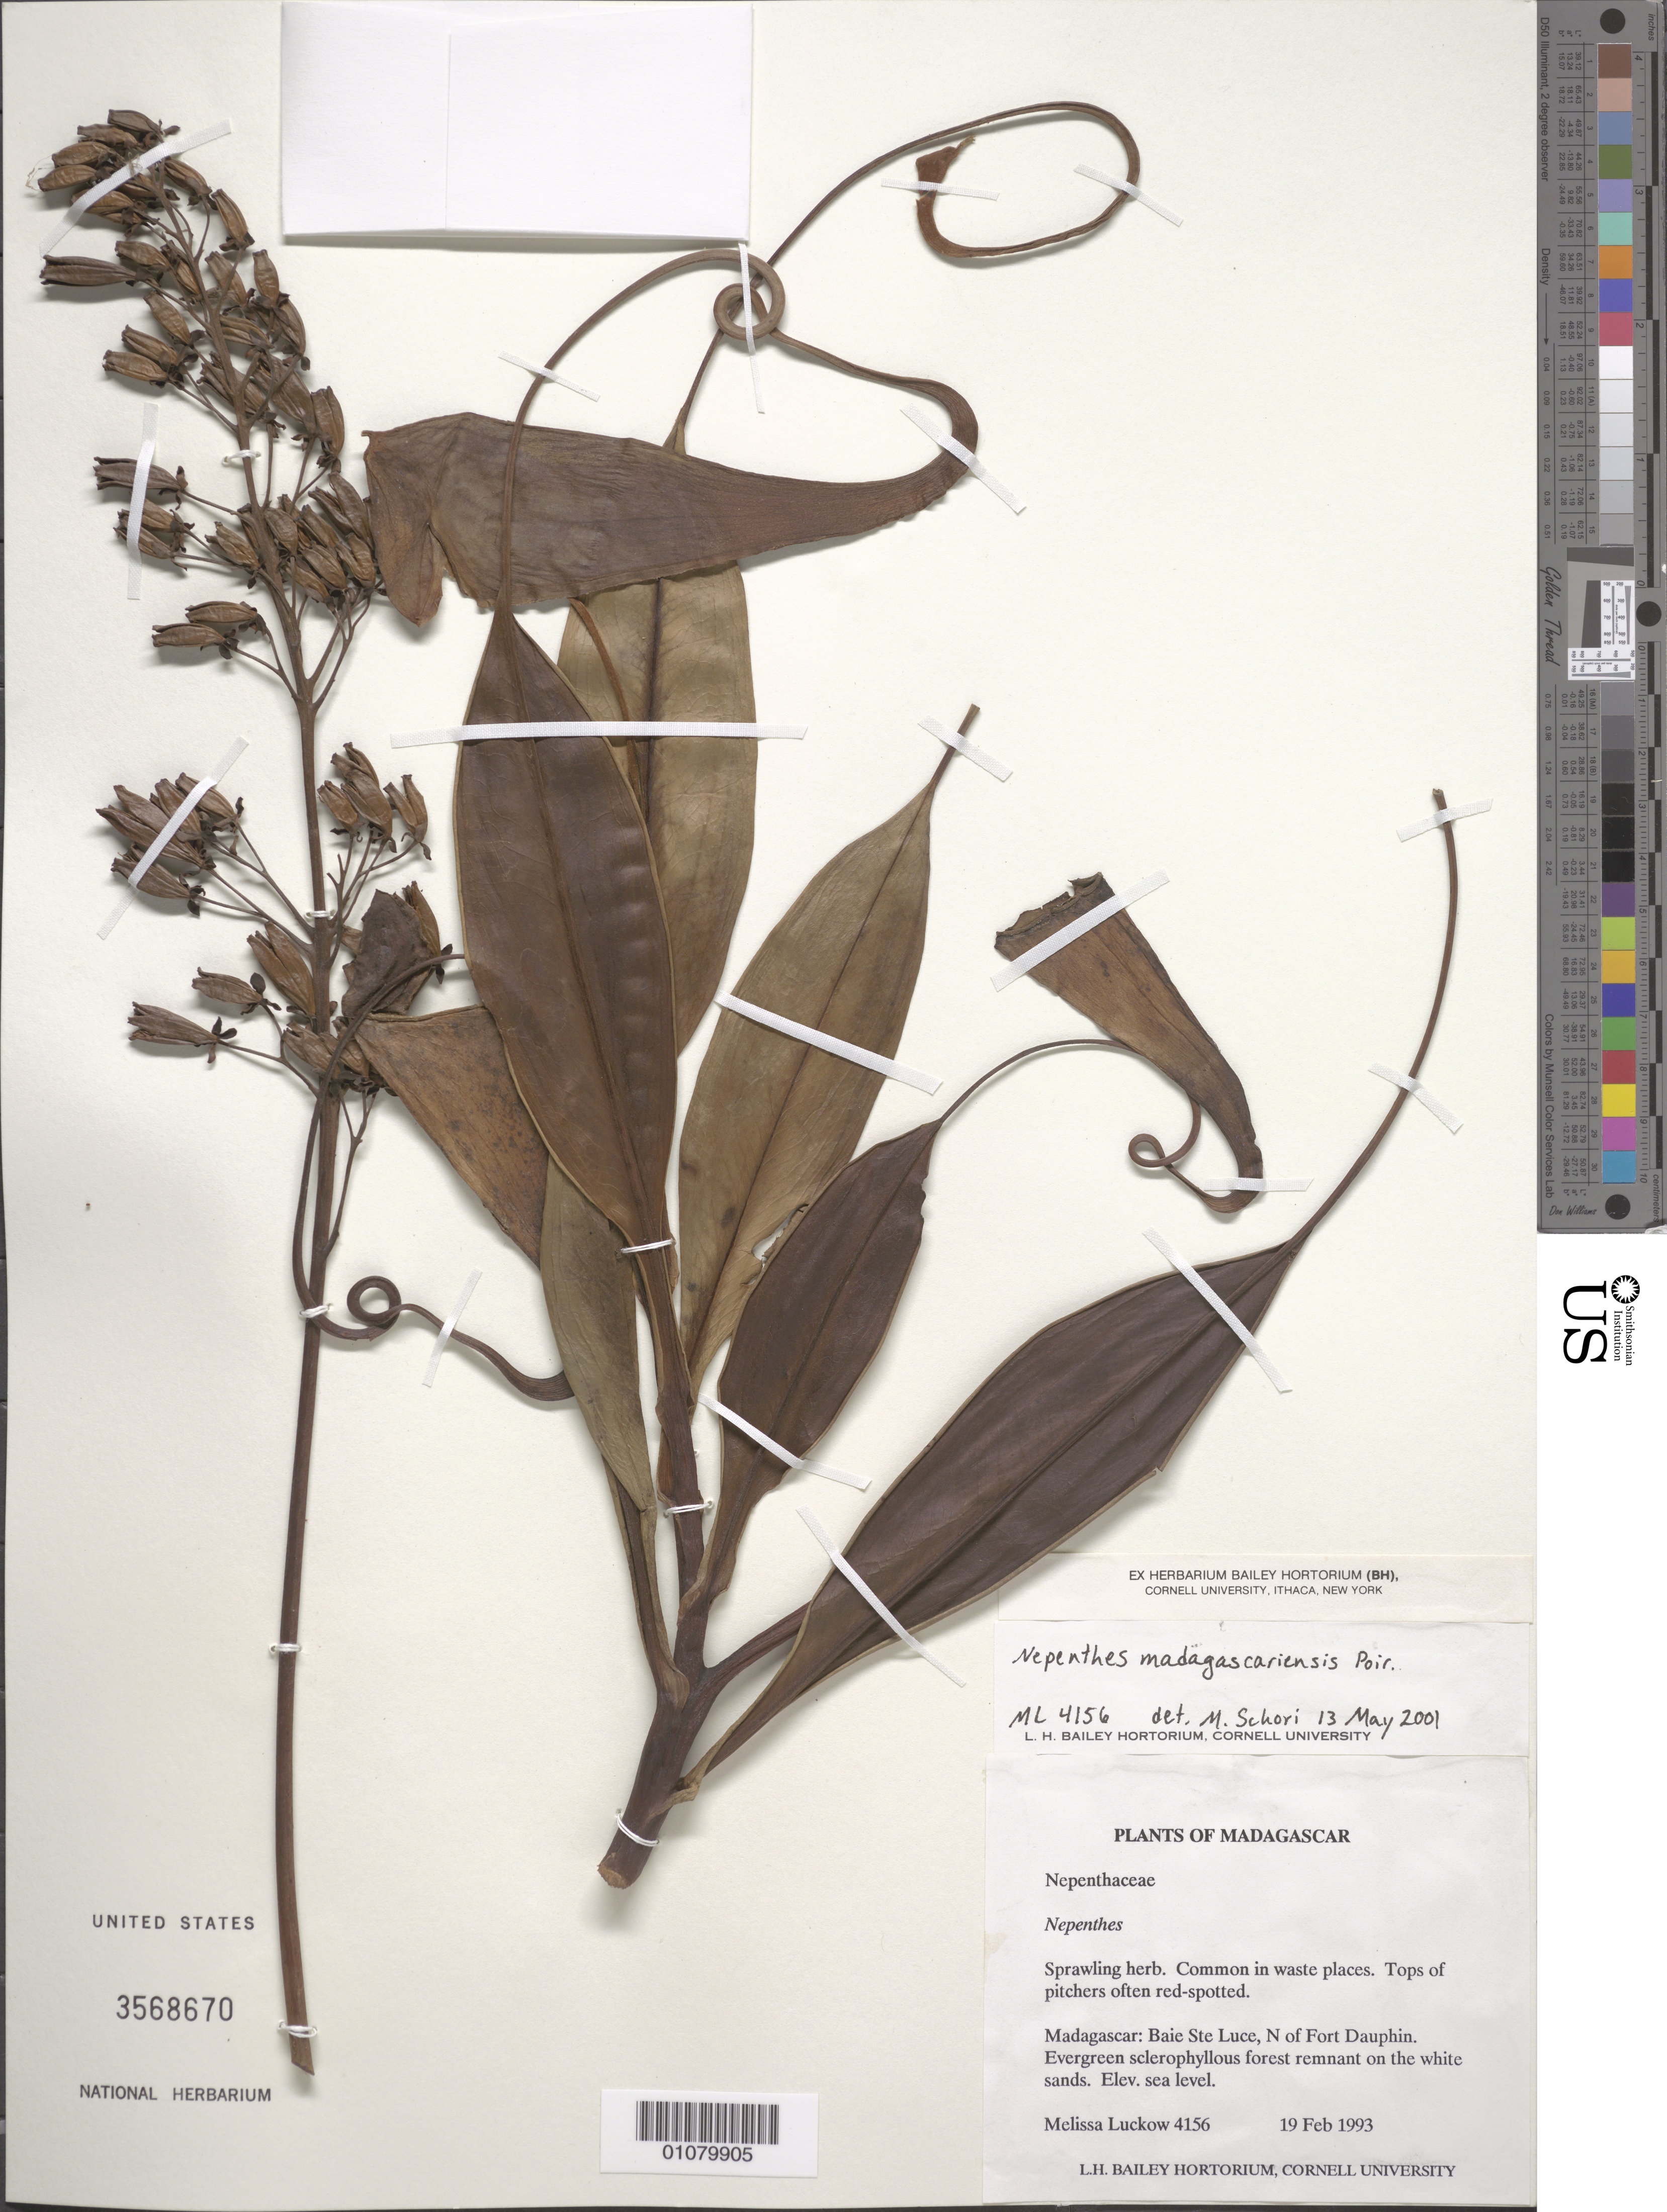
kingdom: Plantae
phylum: Tracheophyta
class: Magnoliopsida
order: Caryophyllales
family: Nepenthaceae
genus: Nepenthes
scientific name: Nepenthes madagascariensis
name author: Poir.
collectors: M. A. Luckow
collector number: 4156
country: Madagascar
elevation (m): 0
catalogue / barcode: US 3568670